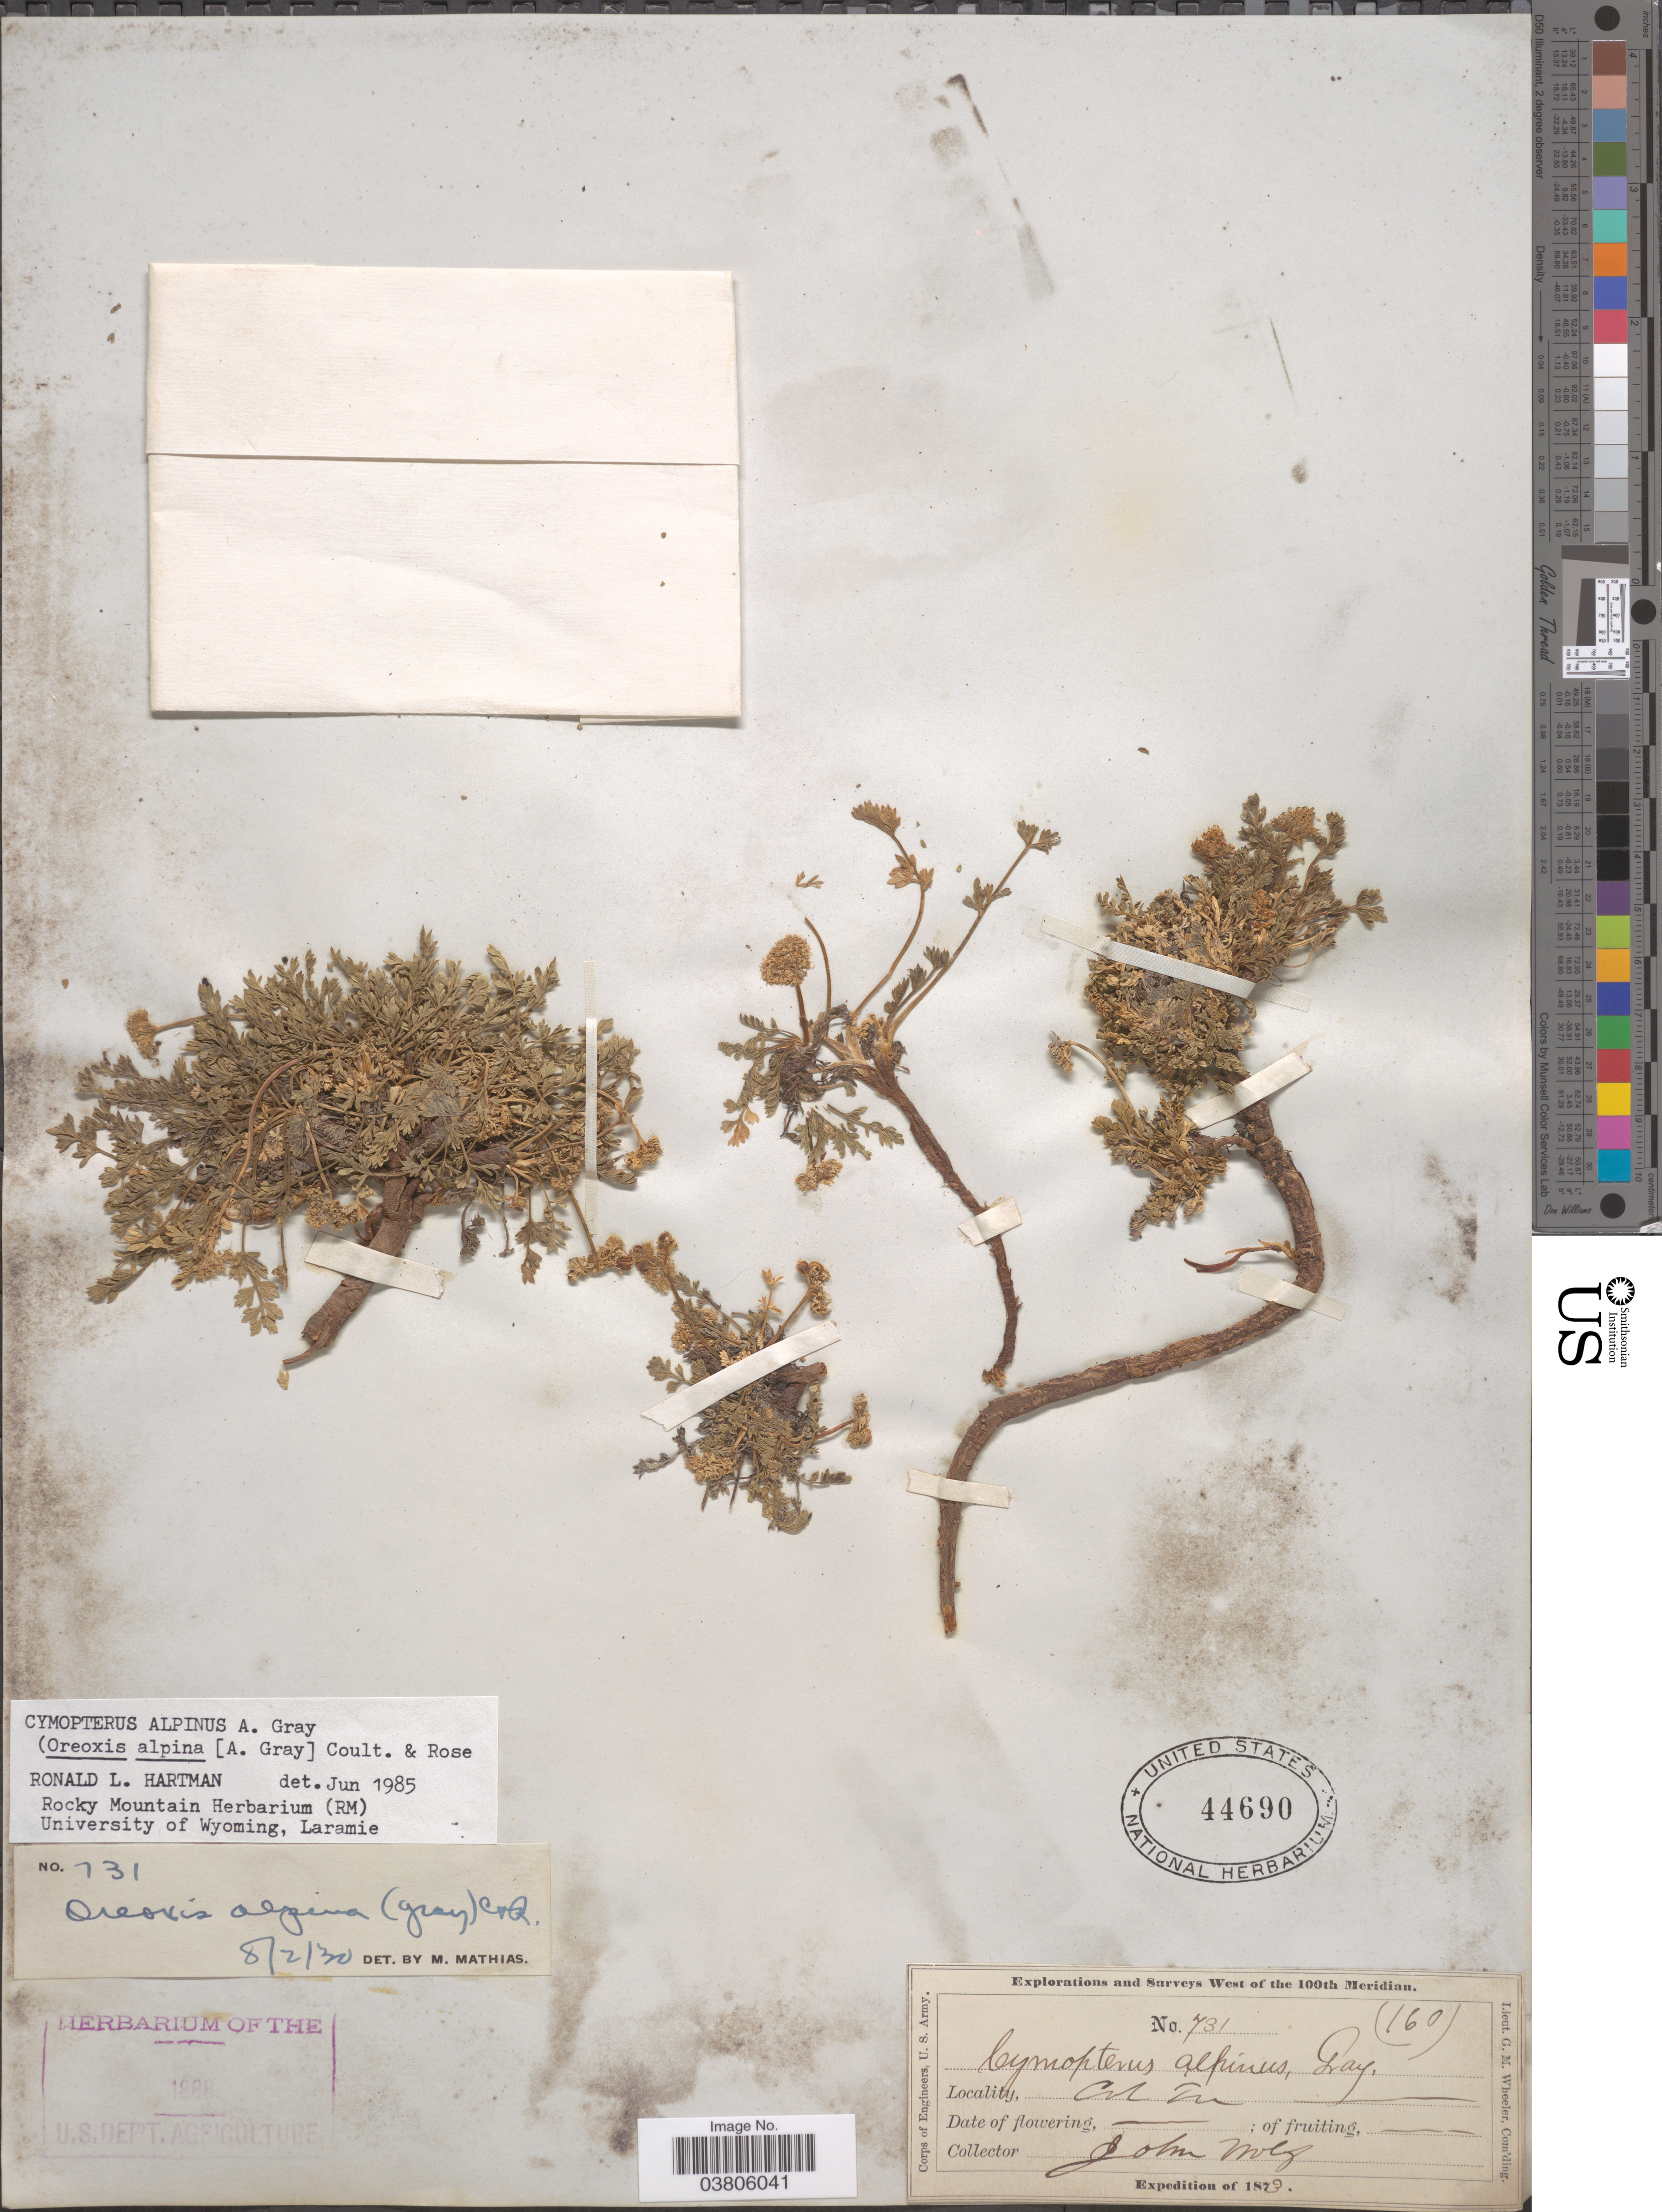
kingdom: Plantae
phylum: Tracheophyta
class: Magnoliopsida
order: Apiales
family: Apiaceae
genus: Cymopterus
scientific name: Cymopterus alpinus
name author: A. Gray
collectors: J. Wolf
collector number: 731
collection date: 1873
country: United States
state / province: Colorado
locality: Col Ter.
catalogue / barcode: US 44690